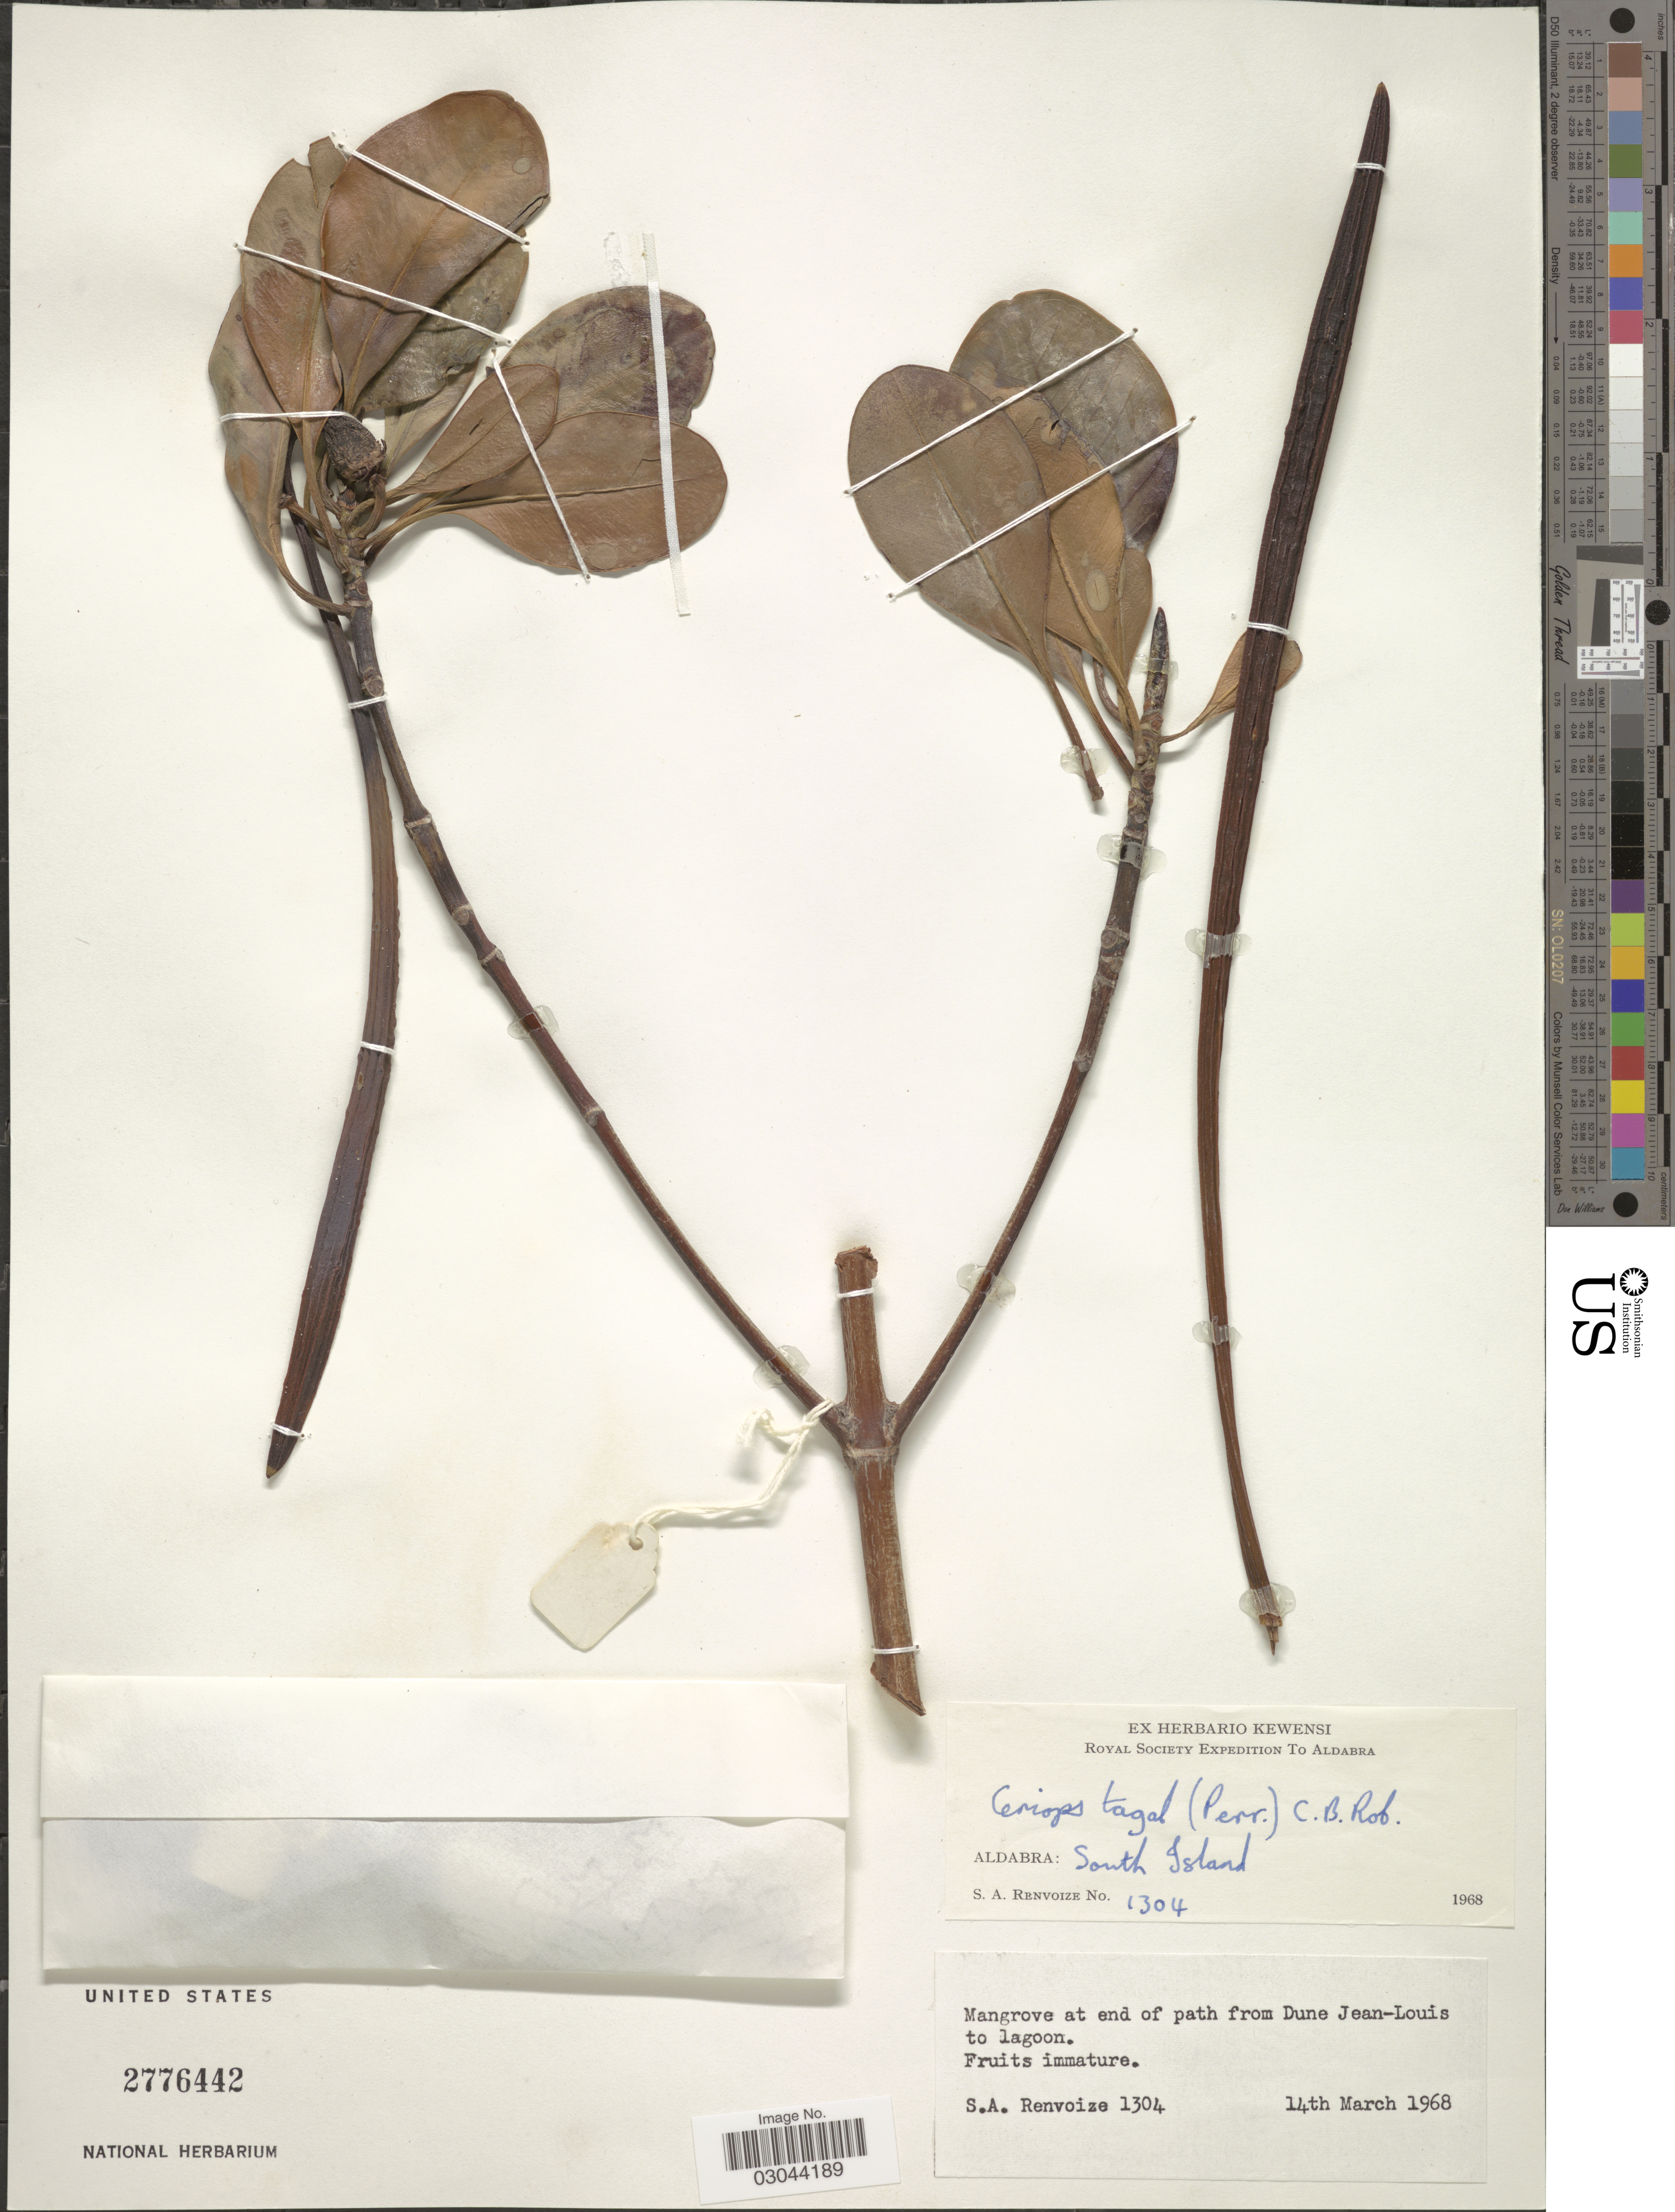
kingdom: Plantae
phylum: Tracheophyta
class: Magnoliopsida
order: Malpighiales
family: Rhizophoraceae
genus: Ceriops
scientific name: Ceriops tagal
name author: (Perr.) C.B. Rob.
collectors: S. A. Renvoize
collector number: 1304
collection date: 1968-03-14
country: Seychelles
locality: Aldabra: South Island. Mangrove at end of path from Dune Jean-Louis to lagoon.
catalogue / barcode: US 2776442